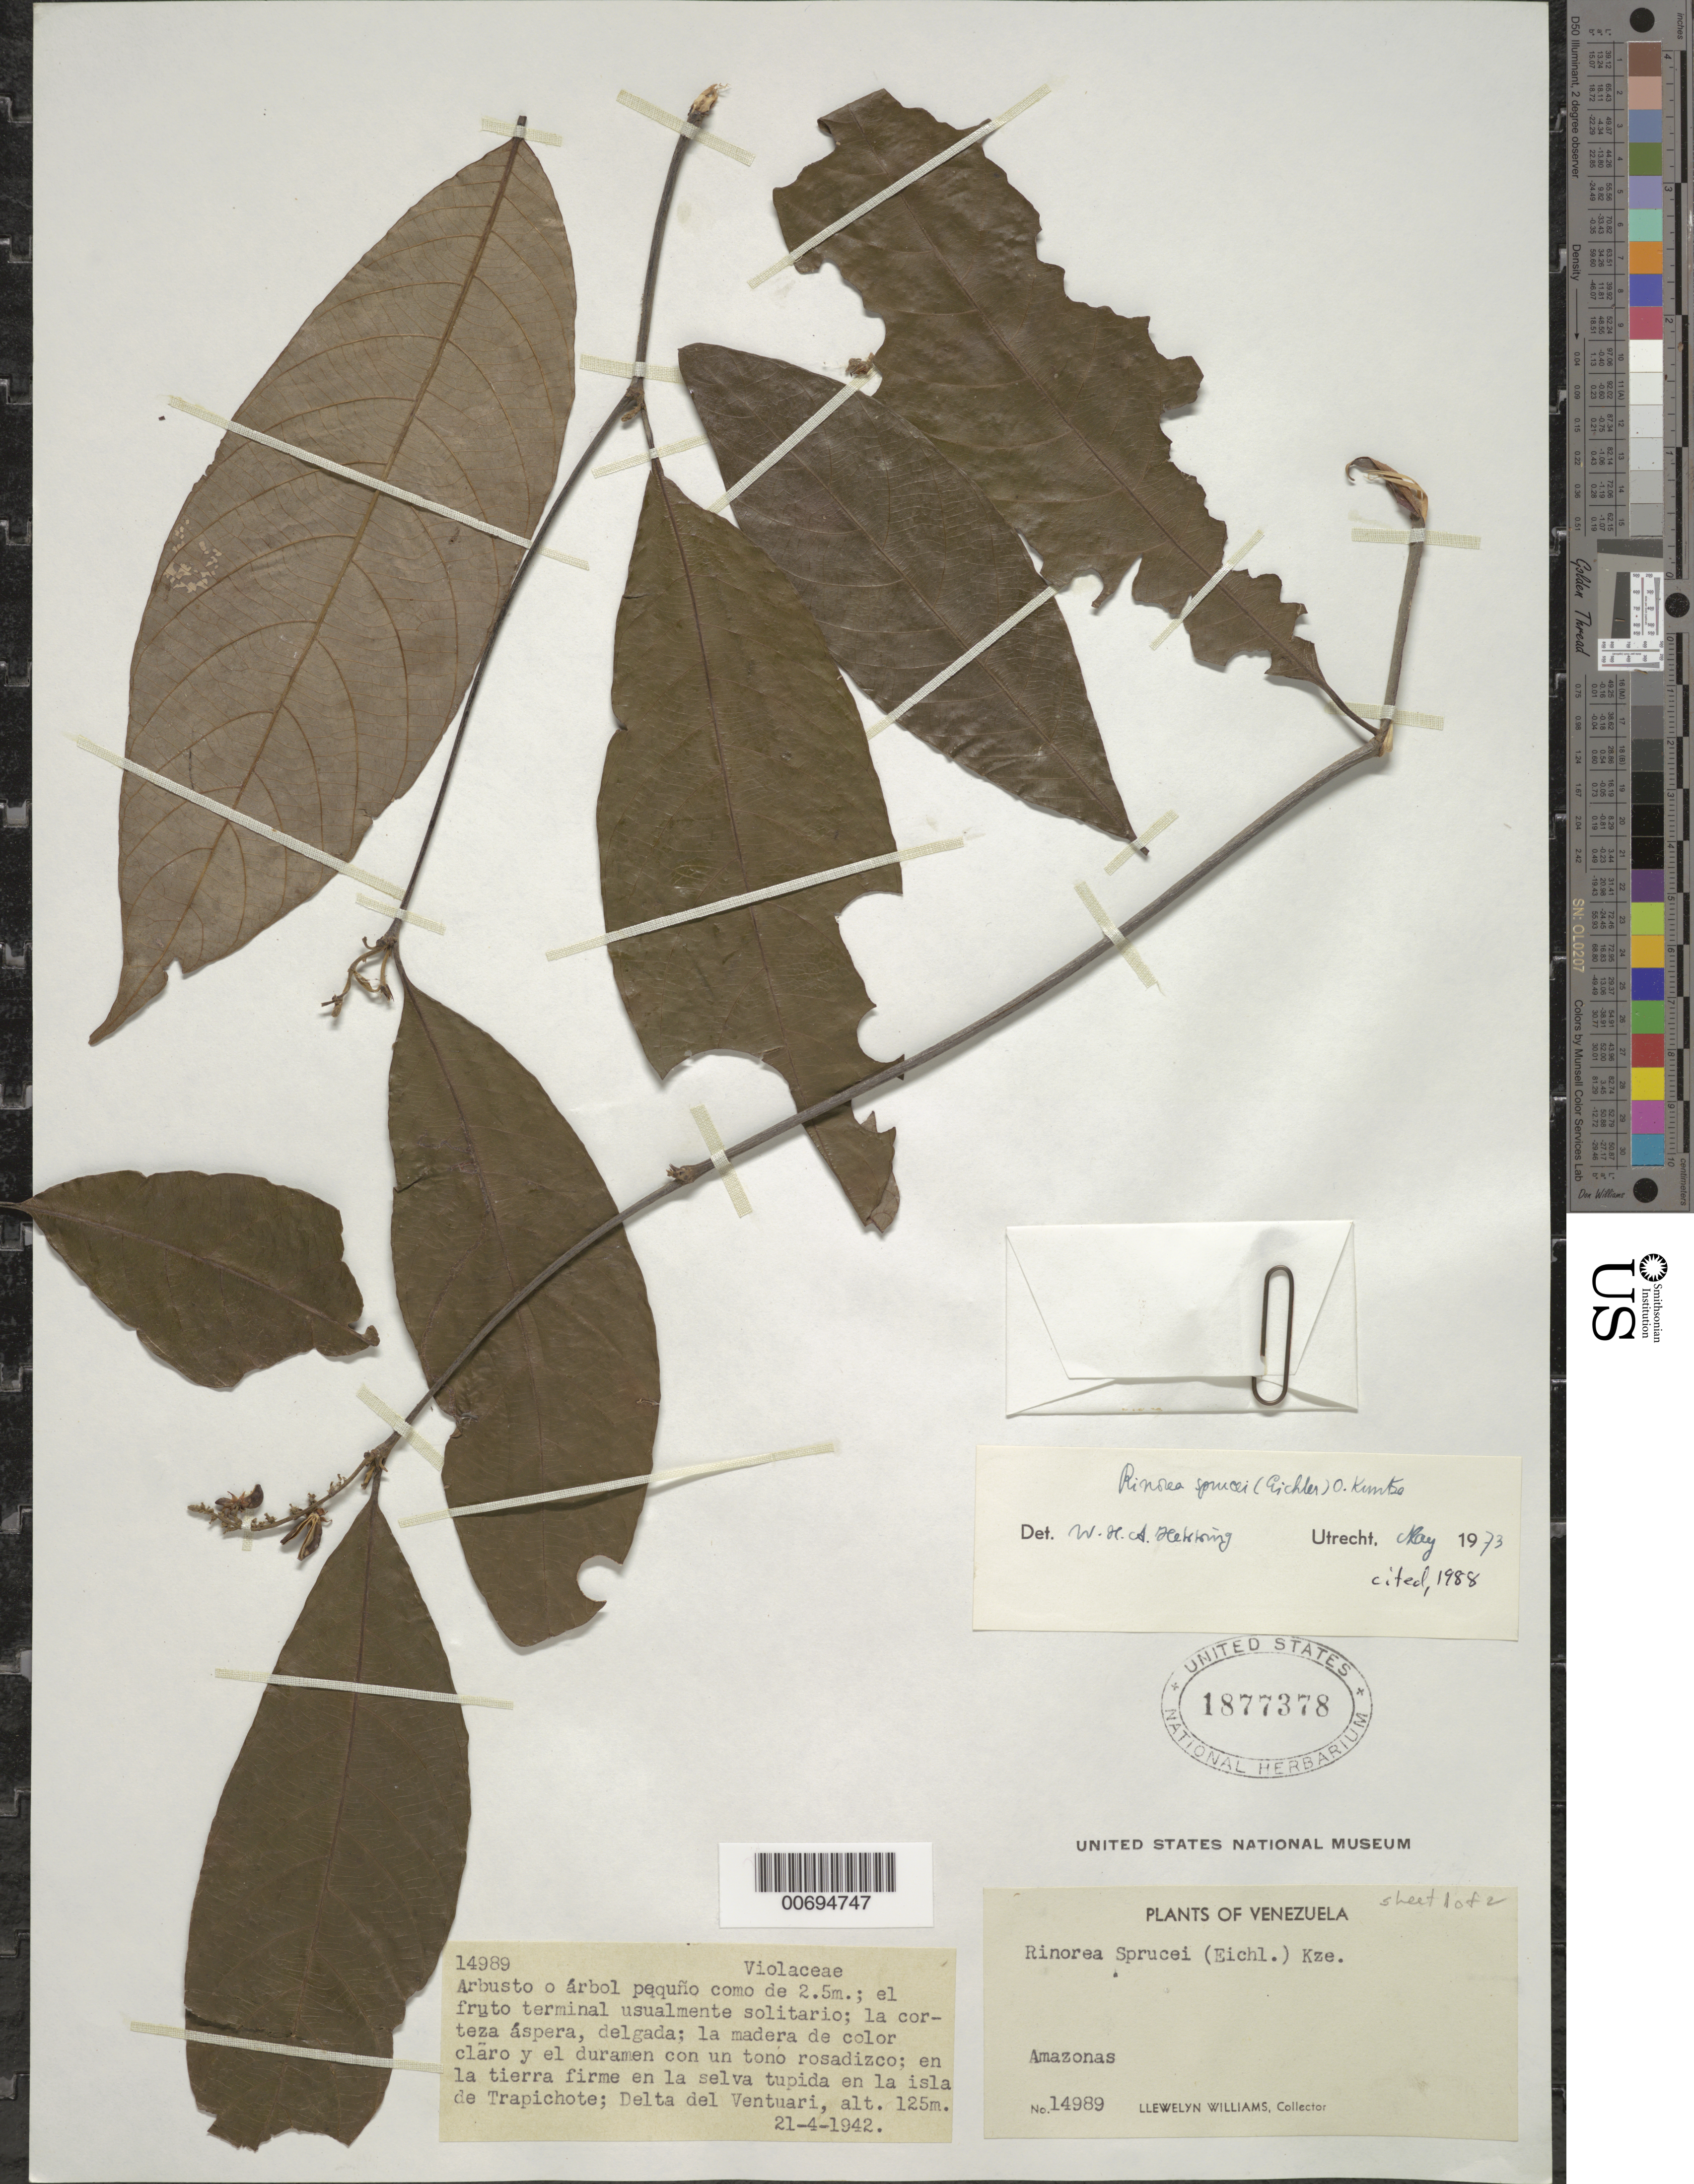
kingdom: Plantae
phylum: Tracheophyta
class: Magnoliopsida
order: Malpighiales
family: Violaceae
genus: Rinorea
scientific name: Rinorea sprucei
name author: (Eichler) Kuntze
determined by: Hekking, W. H. A.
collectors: Ll. Williams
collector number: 14989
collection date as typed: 21-Apr-42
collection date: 1942-04-21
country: Venezuela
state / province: Amazonas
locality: Isla de Trapichote, delta del Ventuari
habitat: Selva tupida de tierra firme en la isla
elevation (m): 125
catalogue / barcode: US 1877378